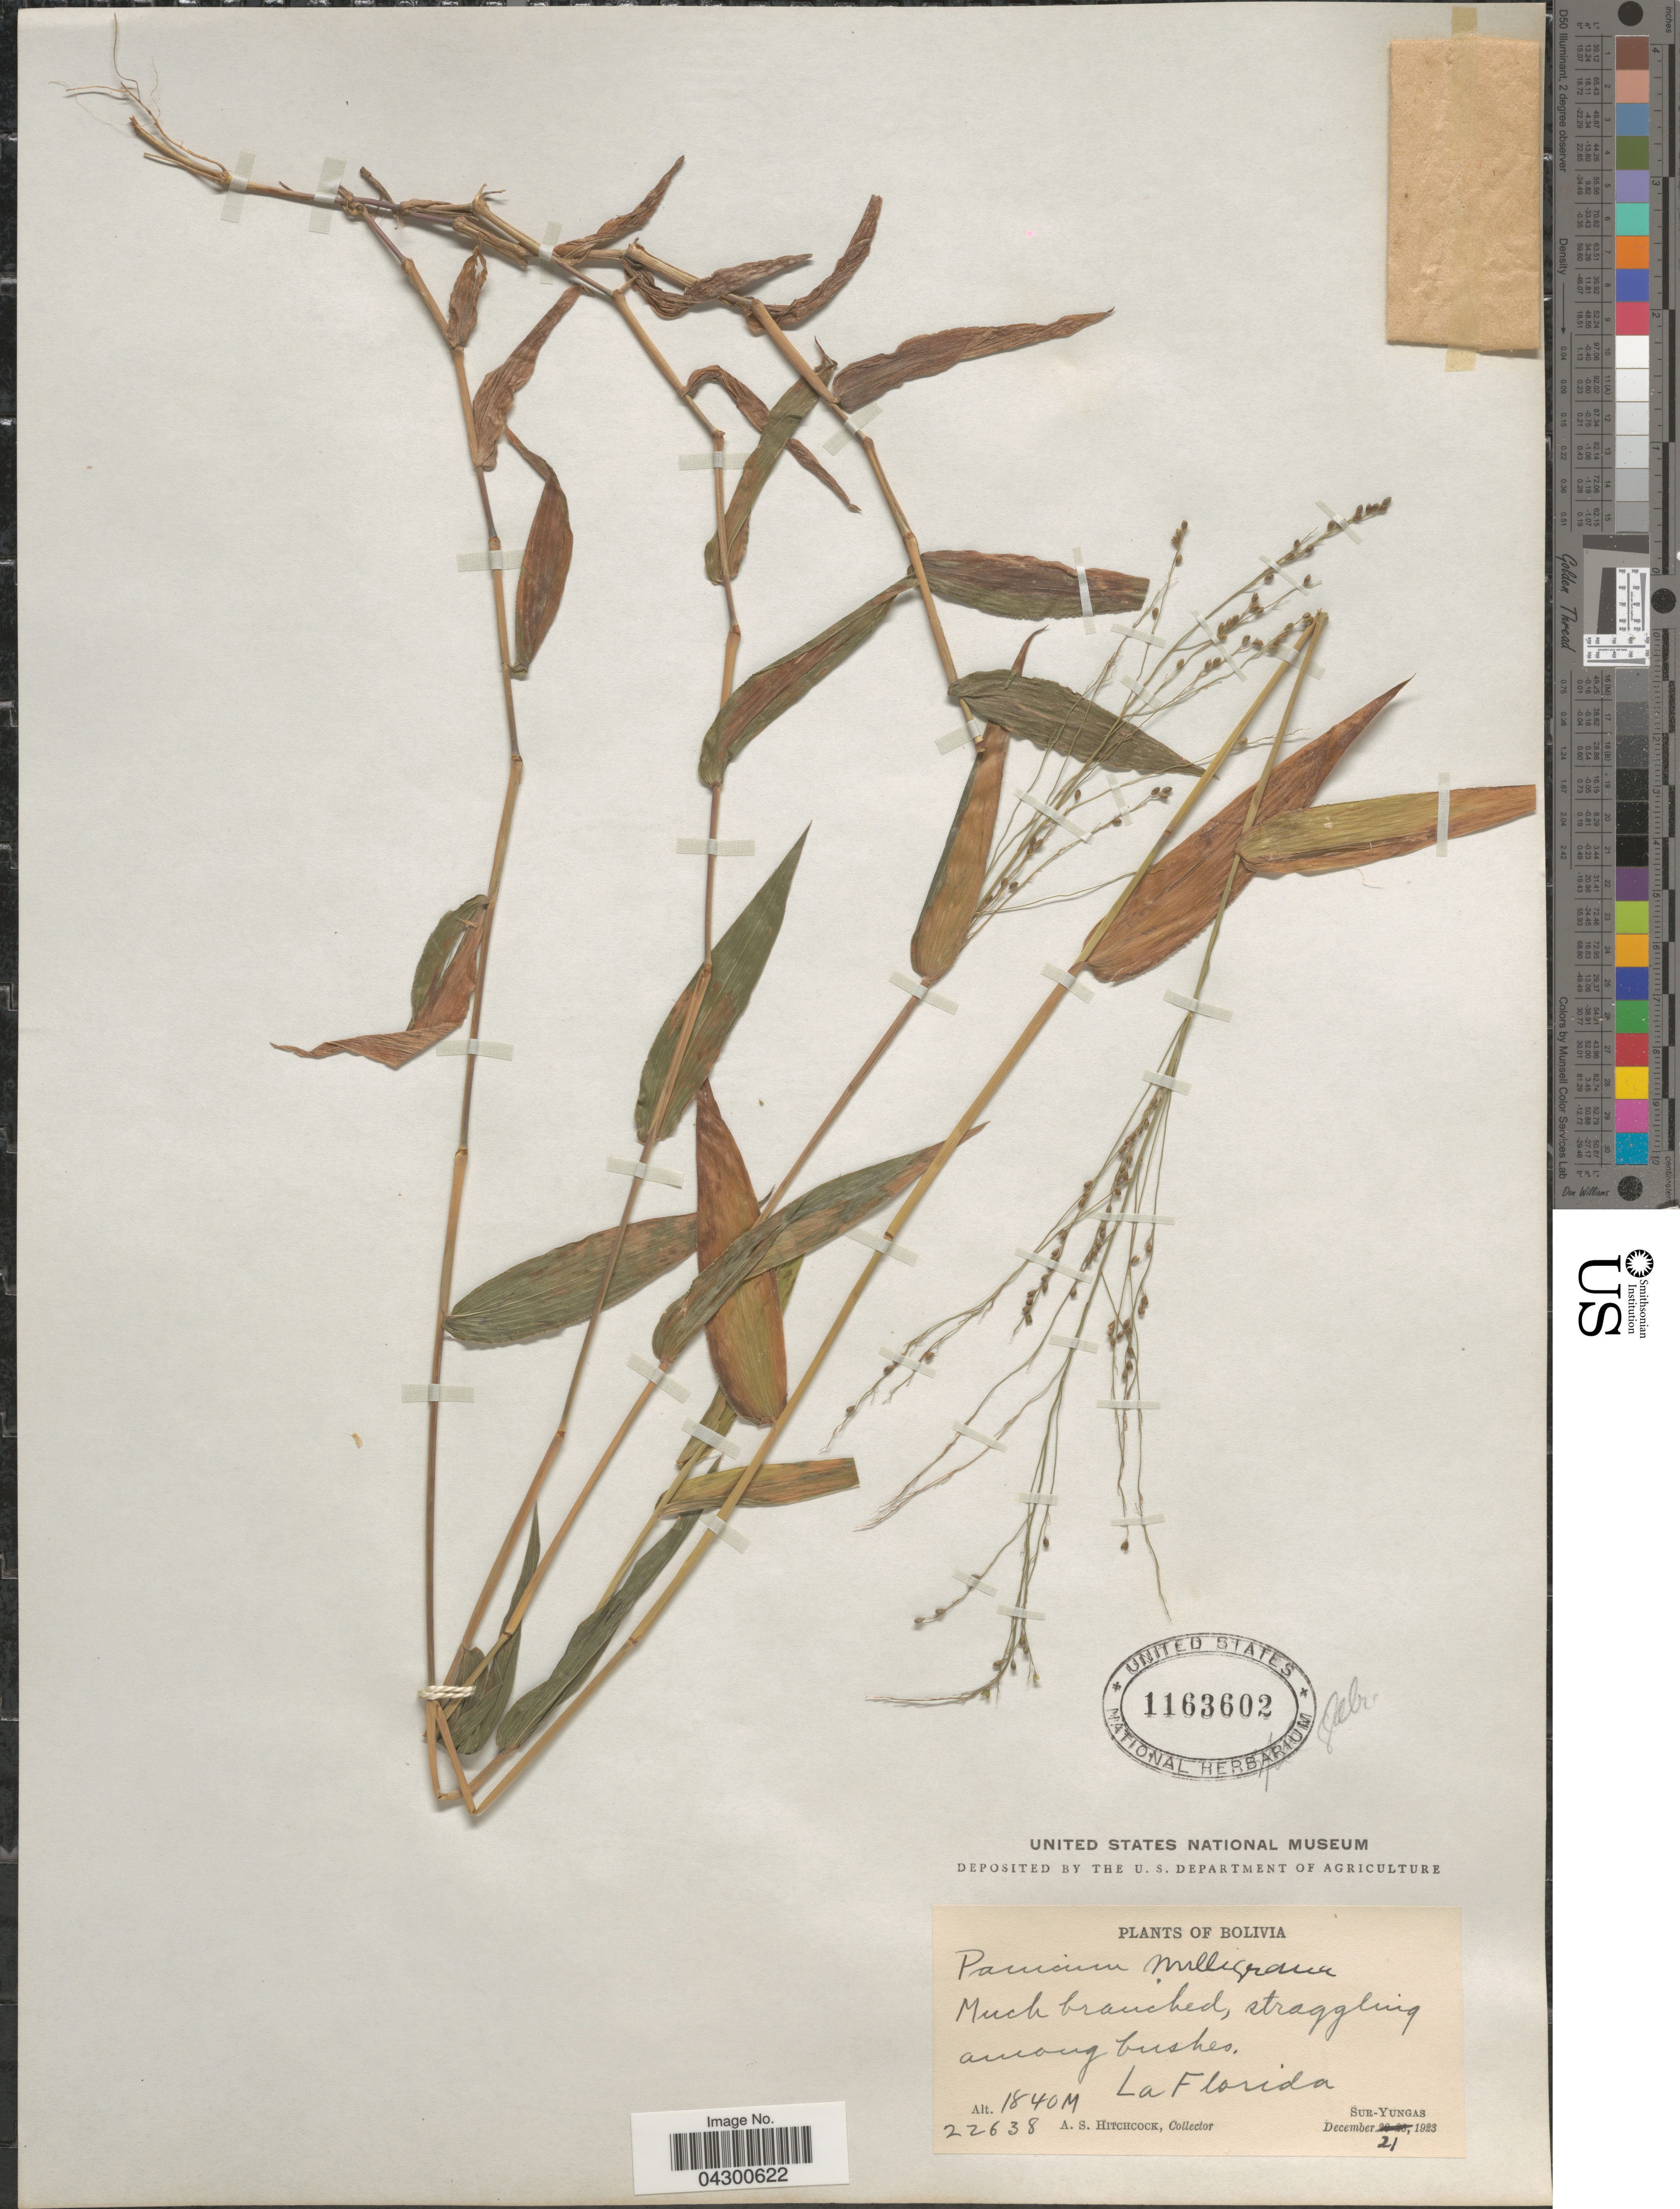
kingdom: Plantae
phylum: Tracheophyta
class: Liliopsida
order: Poales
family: Poaceae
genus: Panicum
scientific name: Panicum sellowii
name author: Nees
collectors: A. S. Hitchcock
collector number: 22638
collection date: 1923-12-21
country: Bolivia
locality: La Florida. Sur-Yungas.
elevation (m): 1840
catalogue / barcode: US 1163602